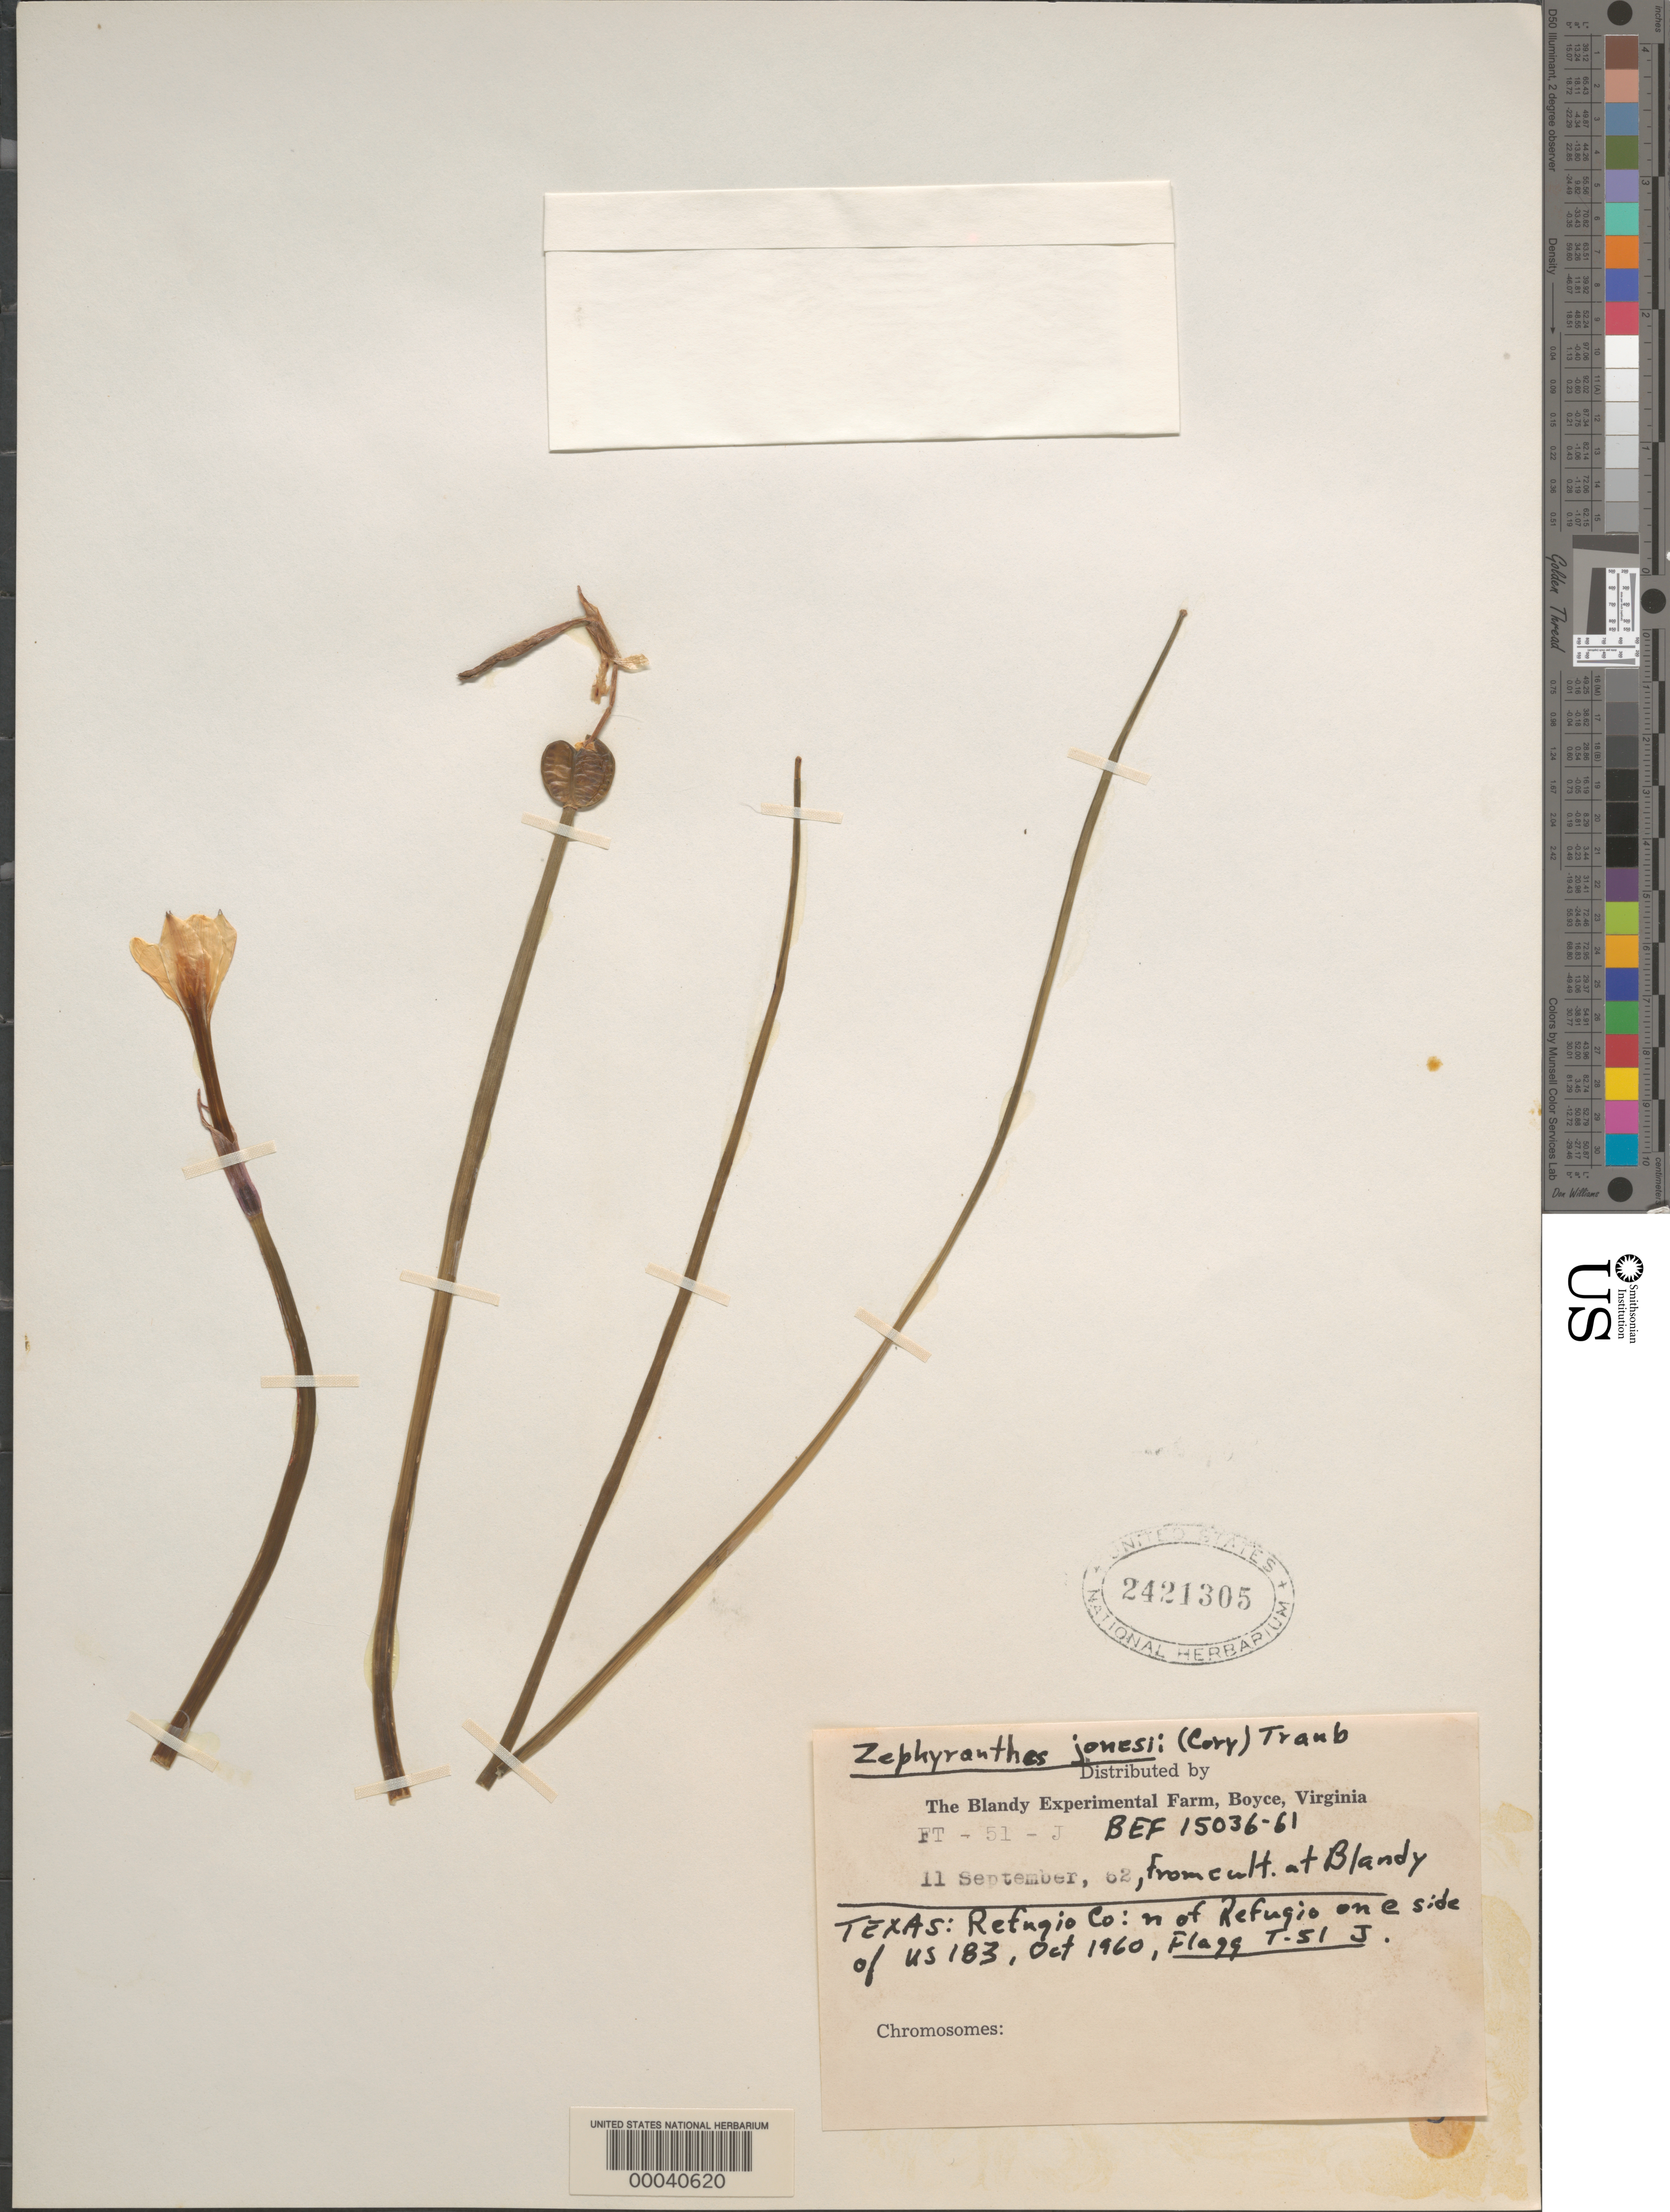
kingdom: Plantae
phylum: Tracheophyta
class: Liliopsida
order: Asparagales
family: Amaryllidaceae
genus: Zephyranthes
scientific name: Zephyranthes jonesii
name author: (Cory) Traub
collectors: R. O. Flagg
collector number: T-53-j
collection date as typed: Oct 1960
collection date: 1960-10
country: United States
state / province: Texas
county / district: Refugio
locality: N of refugio, one side of us 183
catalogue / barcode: US 2421305